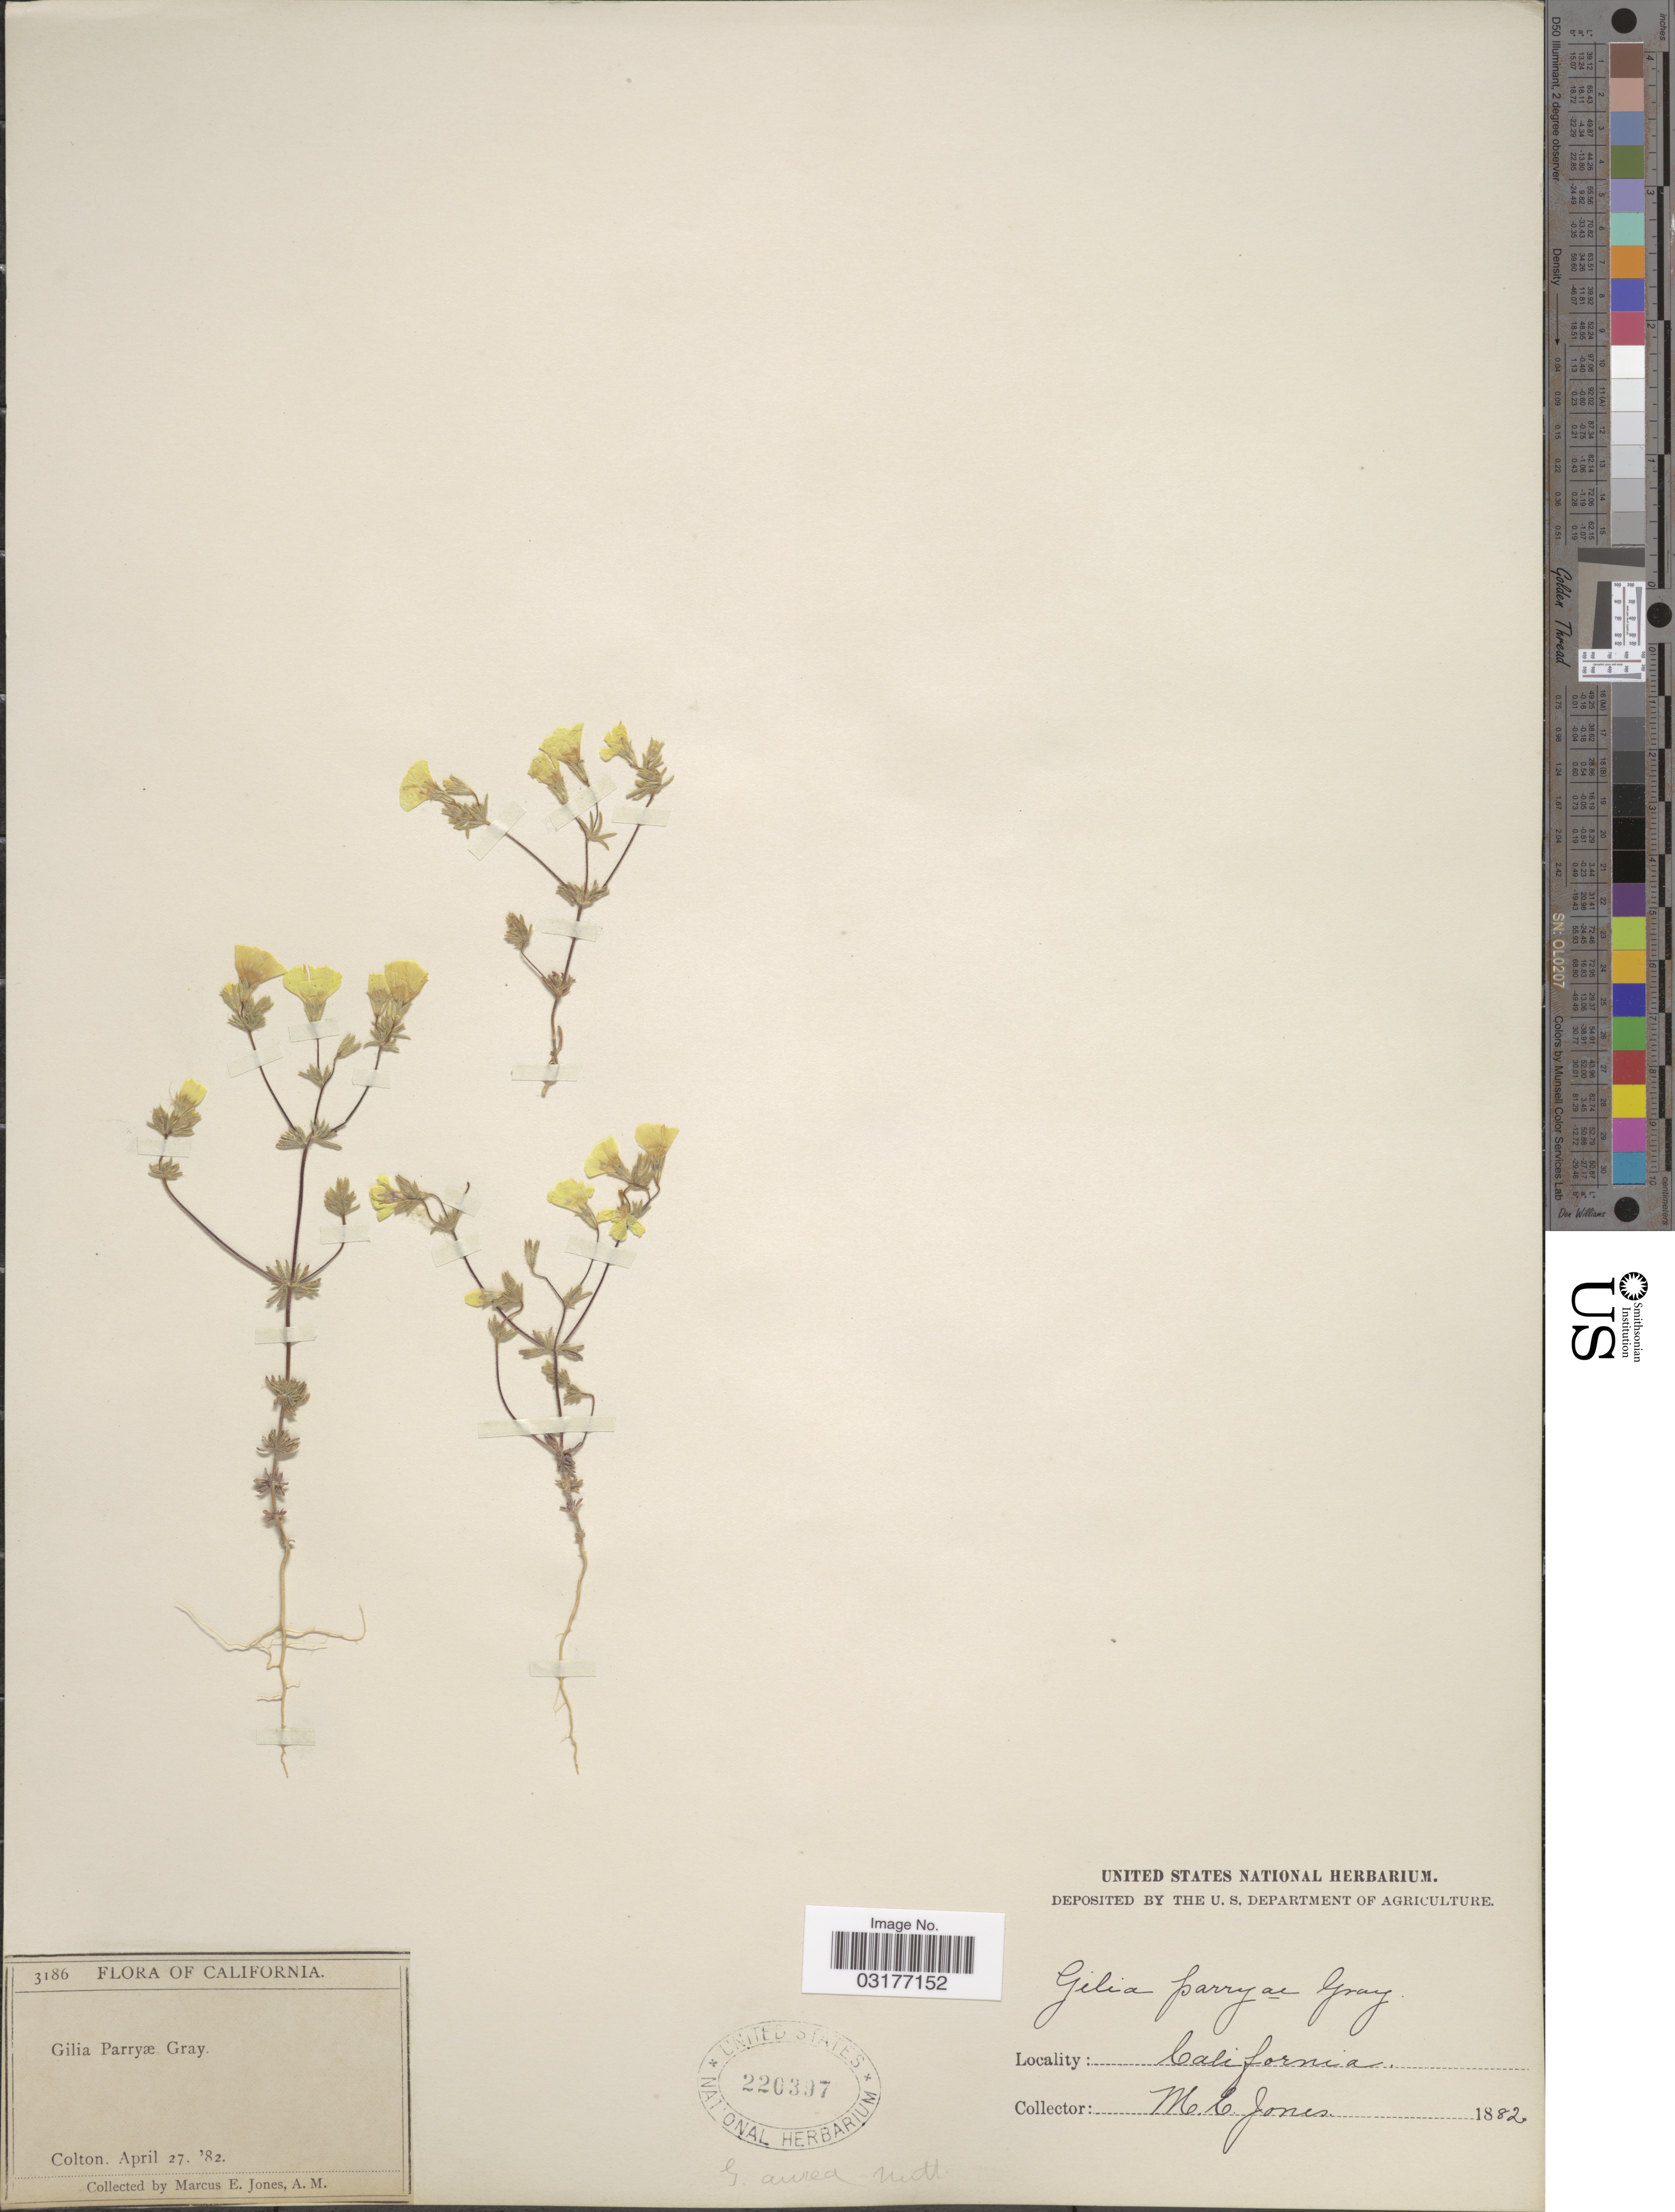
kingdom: Plantae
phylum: Tracheophyta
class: Magnoliopsida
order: Ericales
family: Polemoniaceae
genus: Leptosiphon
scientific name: Leptosiphon chrysanthus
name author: J.M. Porter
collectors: M. E. Jones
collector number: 3186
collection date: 1882-04-27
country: United States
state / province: California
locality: Colton.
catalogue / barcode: US 220397